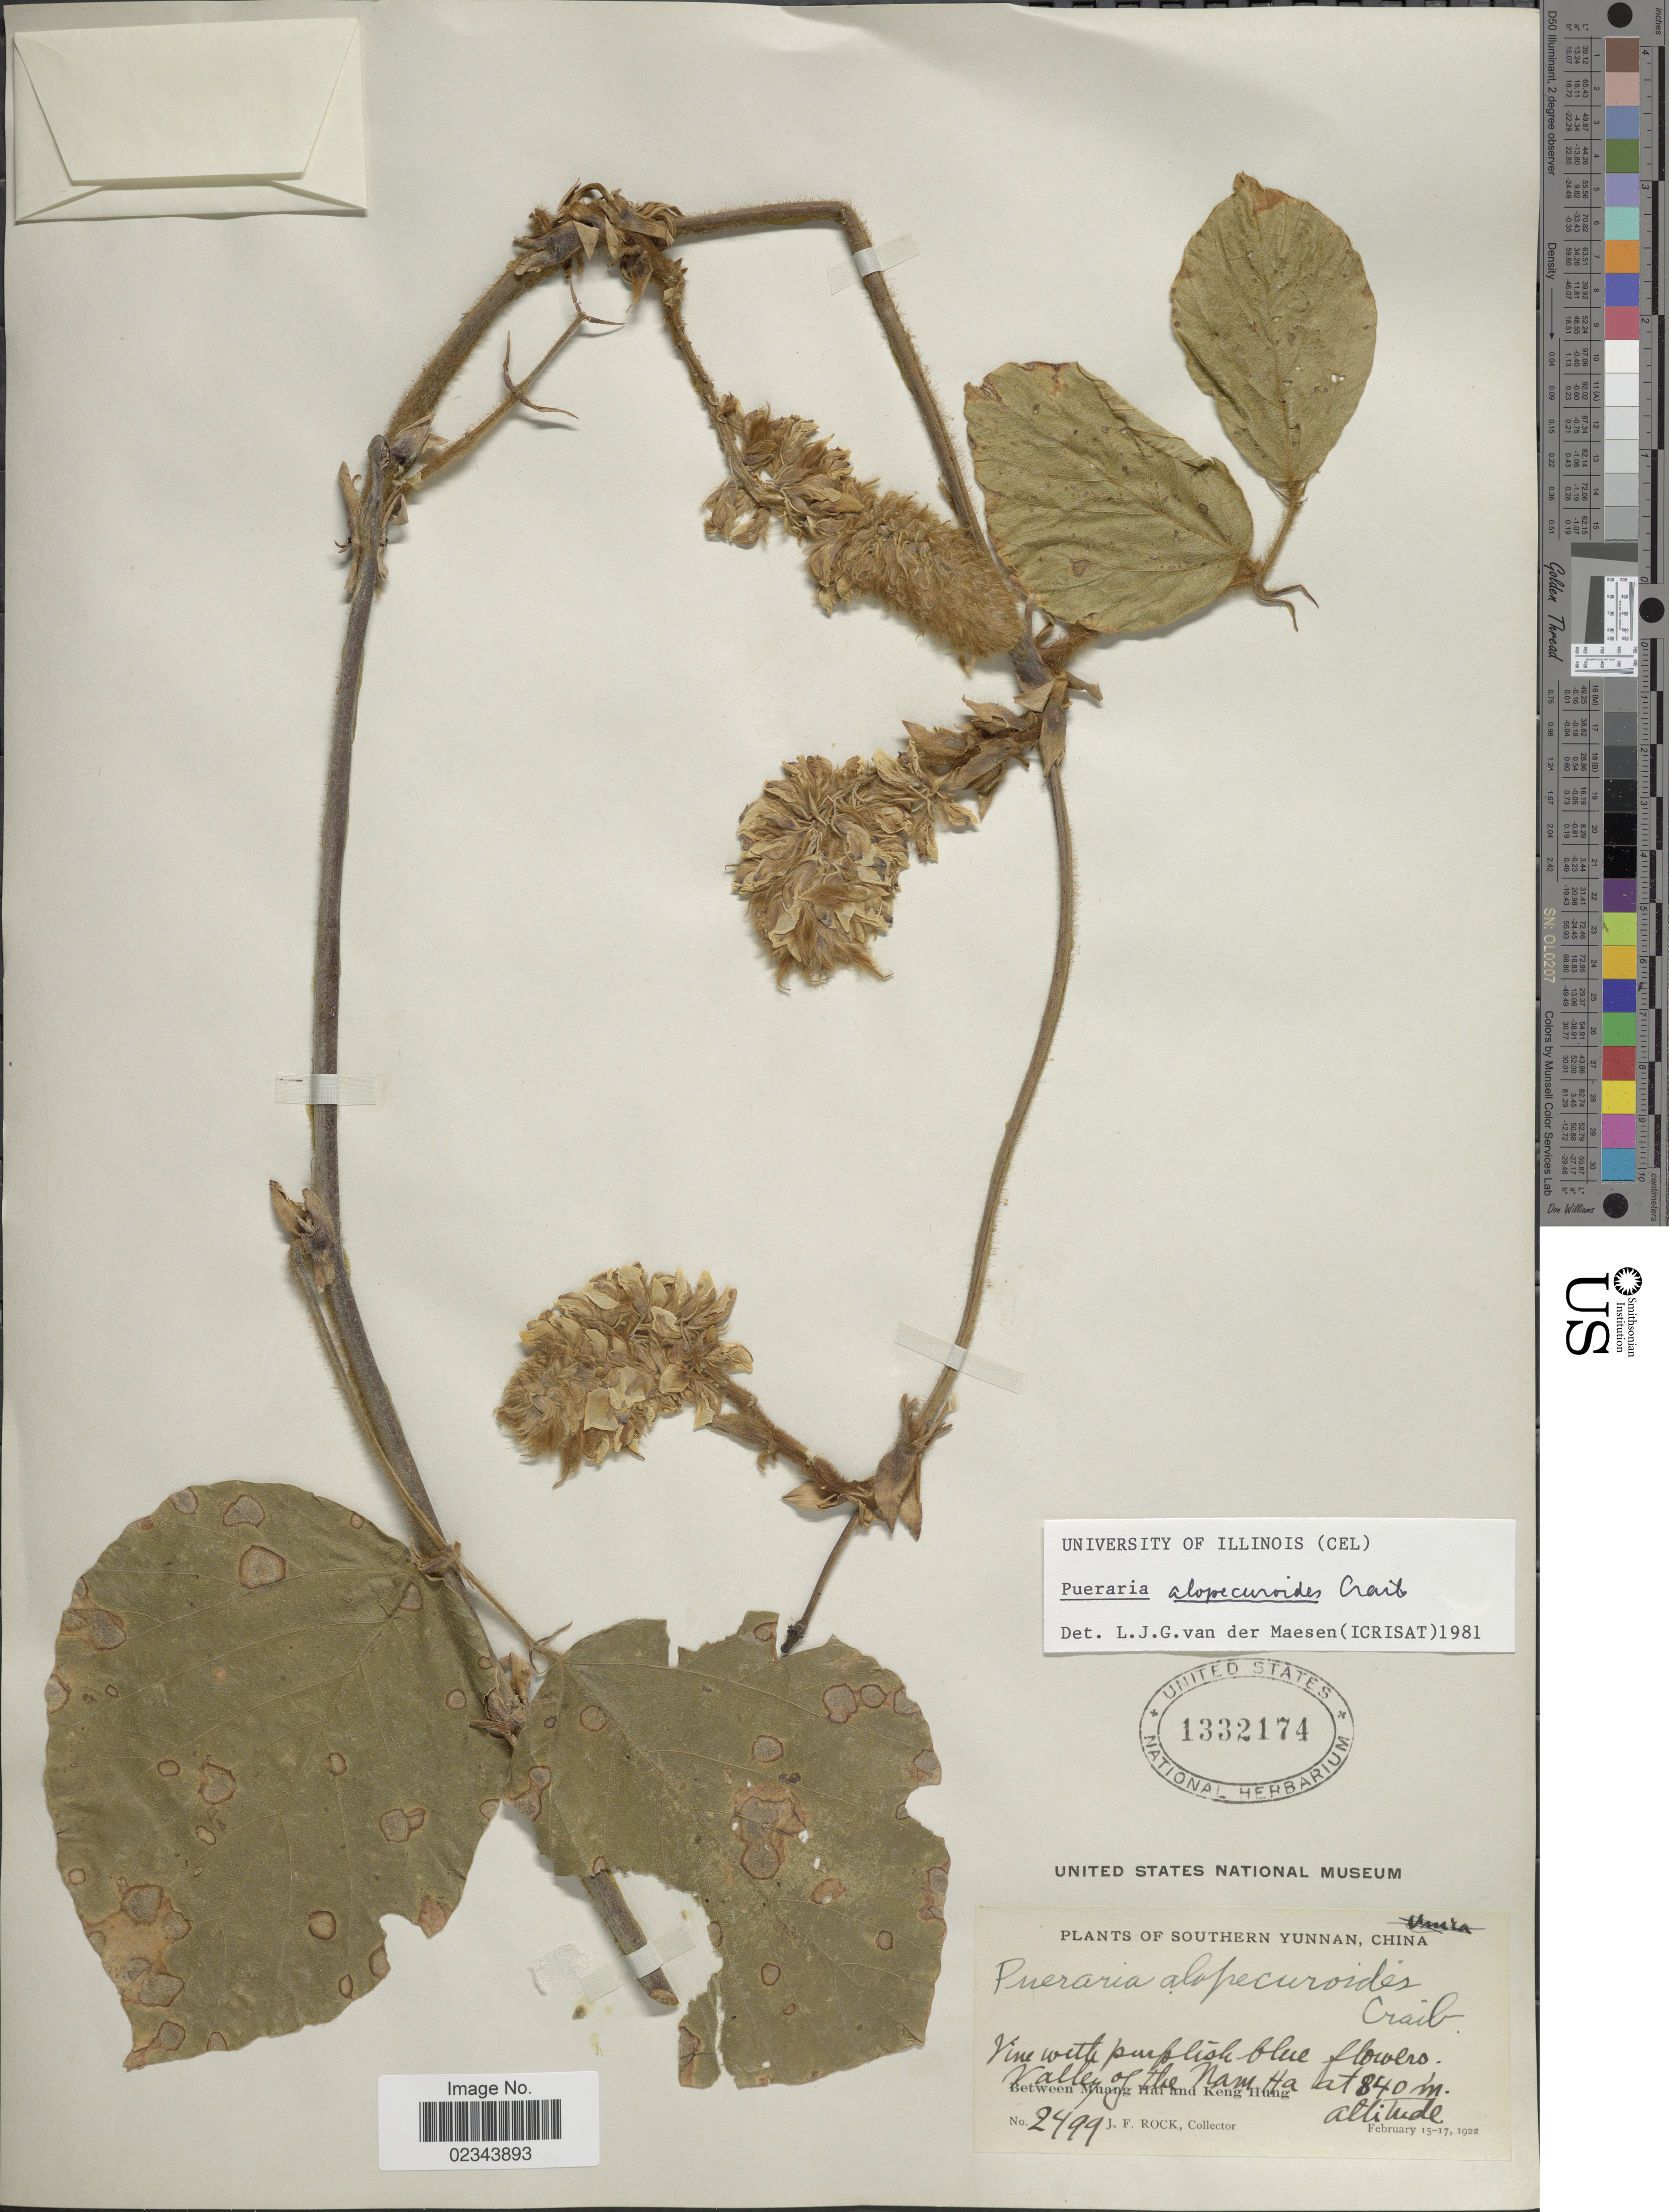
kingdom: Plantae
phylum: Tracheophyta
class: Magnoliopsida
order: Fabales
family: Fabaceae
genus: Pueraria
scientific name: Pueraria alopecuroides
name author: Craib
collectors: J. Rock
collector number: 2499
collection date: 1922-02-15/1922-02-17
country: China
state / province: Yunnan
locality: Southern Yunnan. Valley of the Nam Ha. Between Muang Hai and Keng Hung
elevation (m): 840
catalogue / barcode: US 1332174